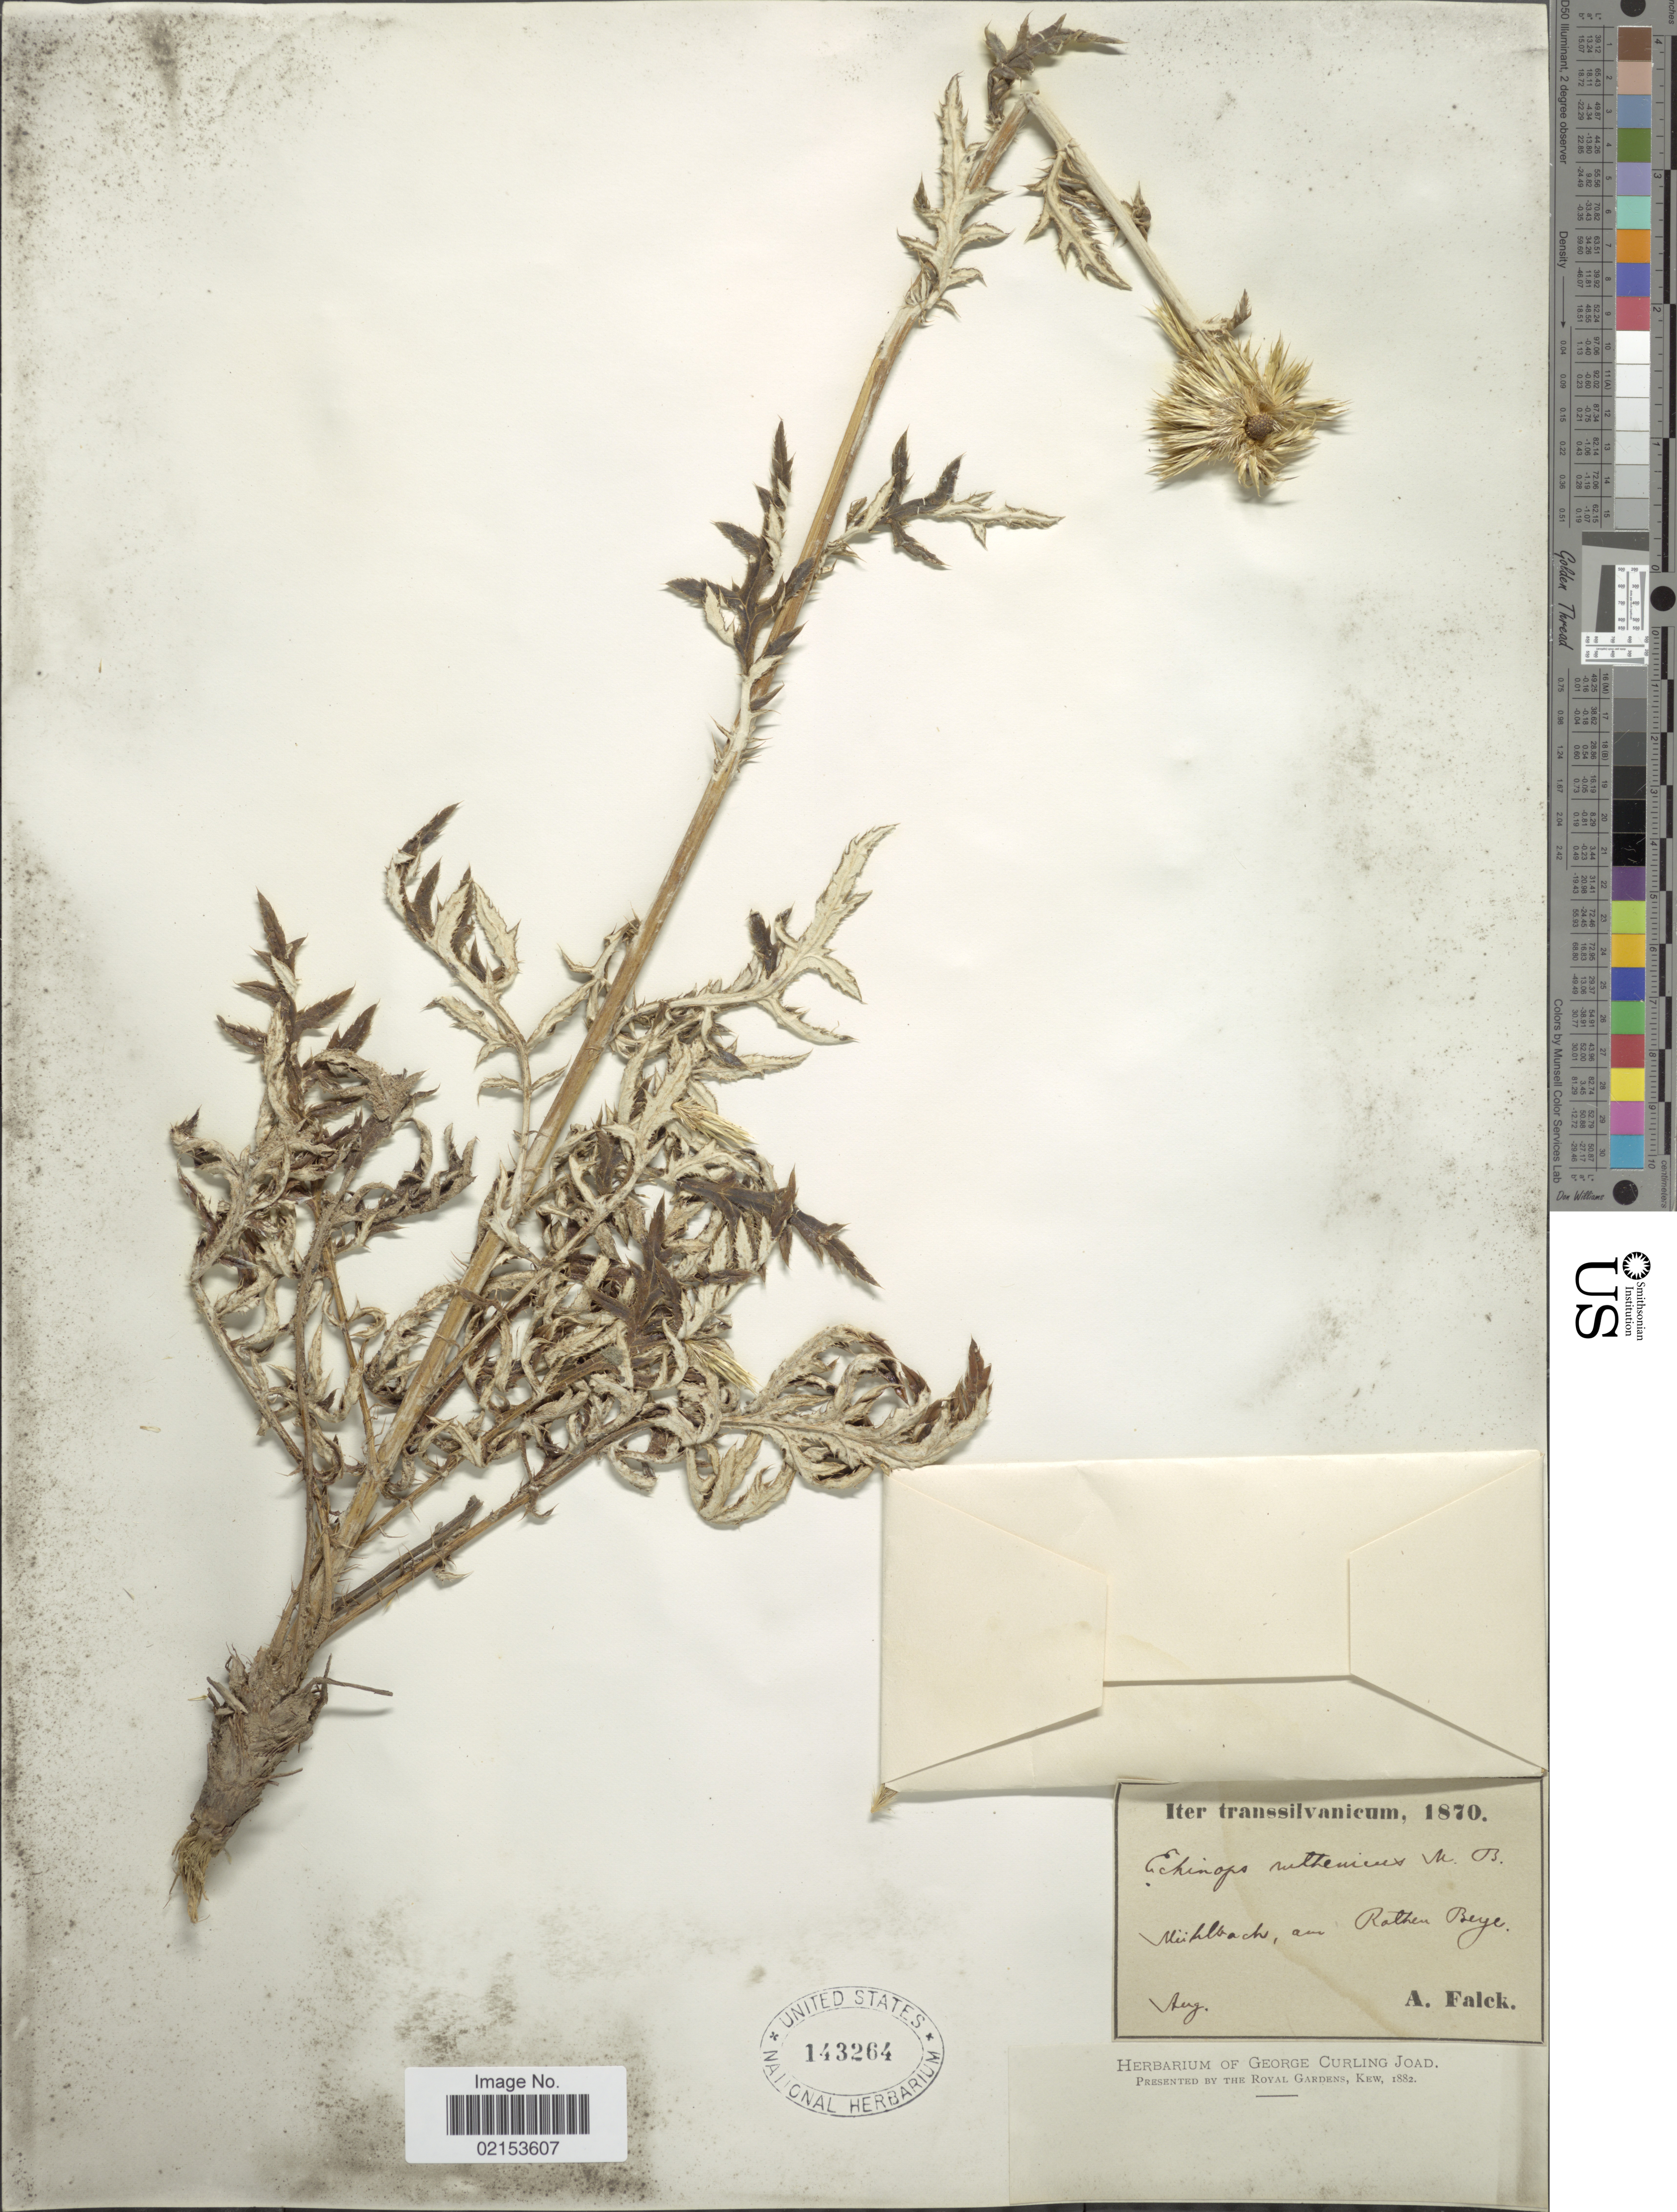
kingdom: Plantae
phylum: Tracheophyta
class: Magnoliopsida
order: Asterales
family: Asteraceae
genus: Echinops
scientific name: Echinops ritro subsp. ruthenicus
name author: (M. Bieb.) Nyman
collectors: A. Falck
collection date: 1870-08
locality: Transsilvanicum. Muhlbach, am Rothem Beye [interpreted]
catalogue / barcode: US 143264